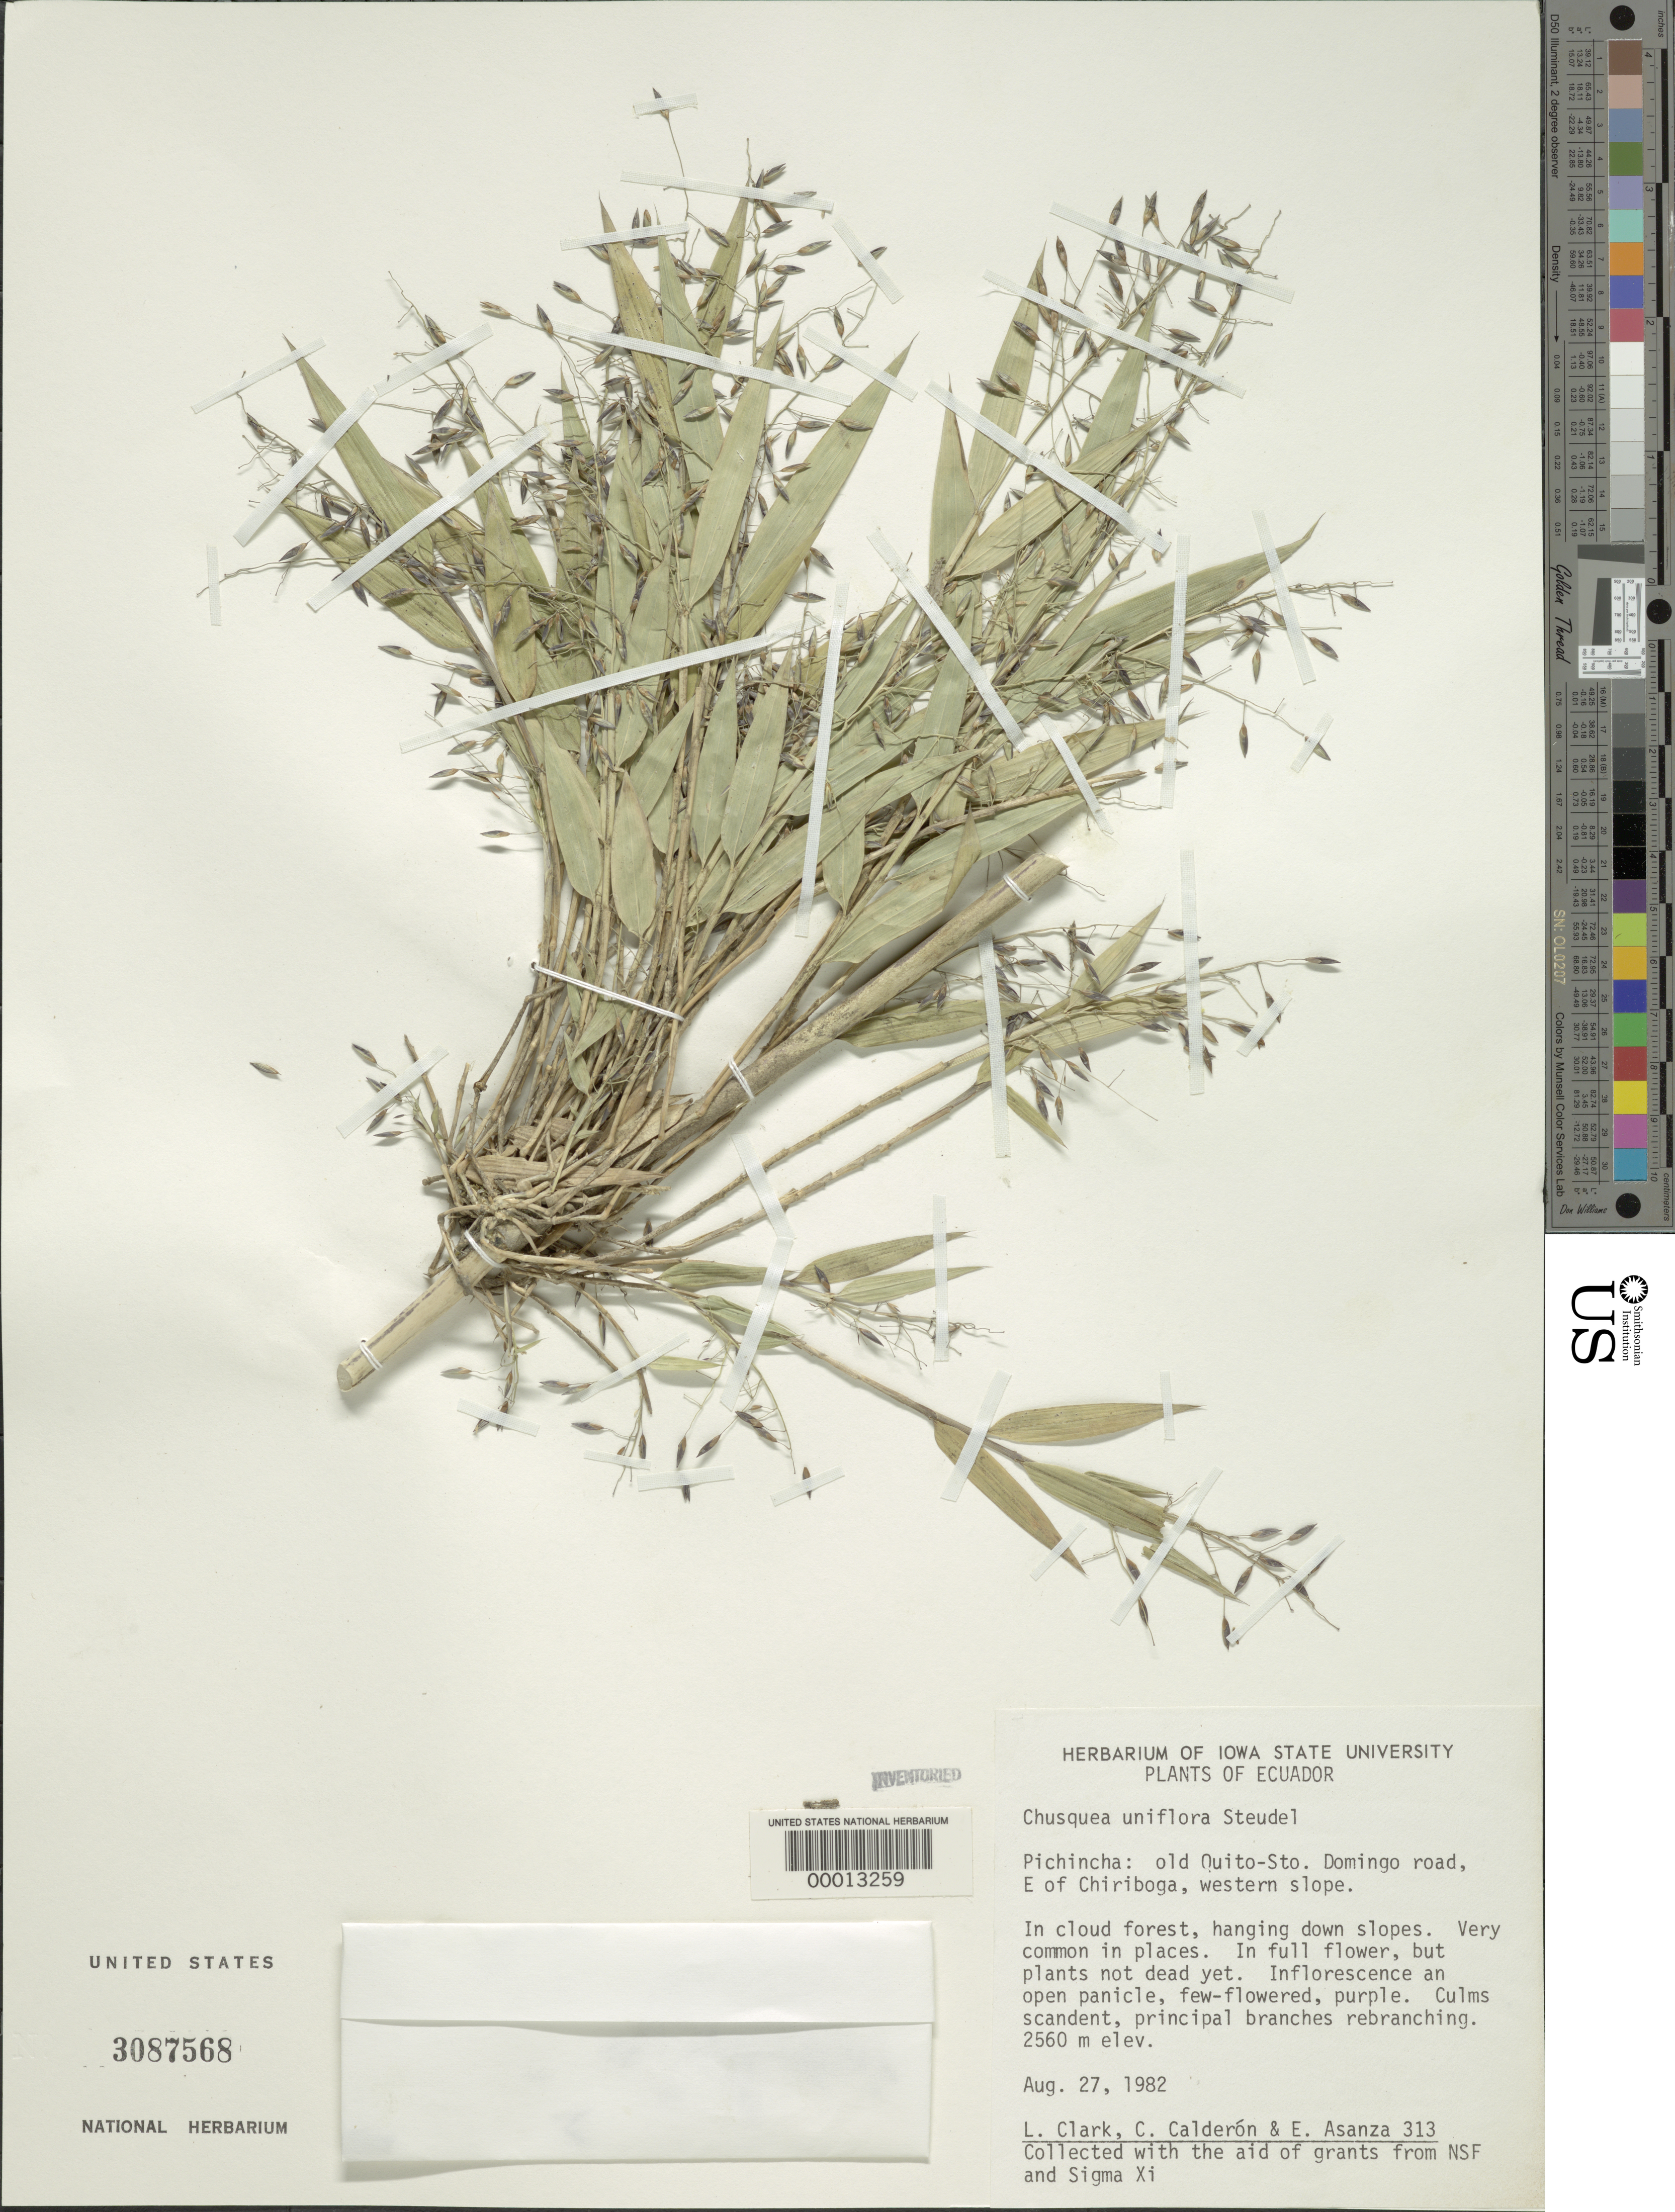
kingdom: Plantae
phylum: Tracheophyta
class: Liliopsida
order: Poales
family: Poaceae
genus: Chusquea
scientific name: Chusquea uniflora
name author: Steud.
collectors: L. G. Clark, C. E. Calderón & E. Asanza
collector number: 313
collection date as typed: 27 Aug 1982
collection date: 1982-08-27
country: Ecuador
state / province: Pichincha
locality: Quito-sto. domingo road. E of chiriboga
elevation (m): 2560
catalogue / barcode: US 3087568